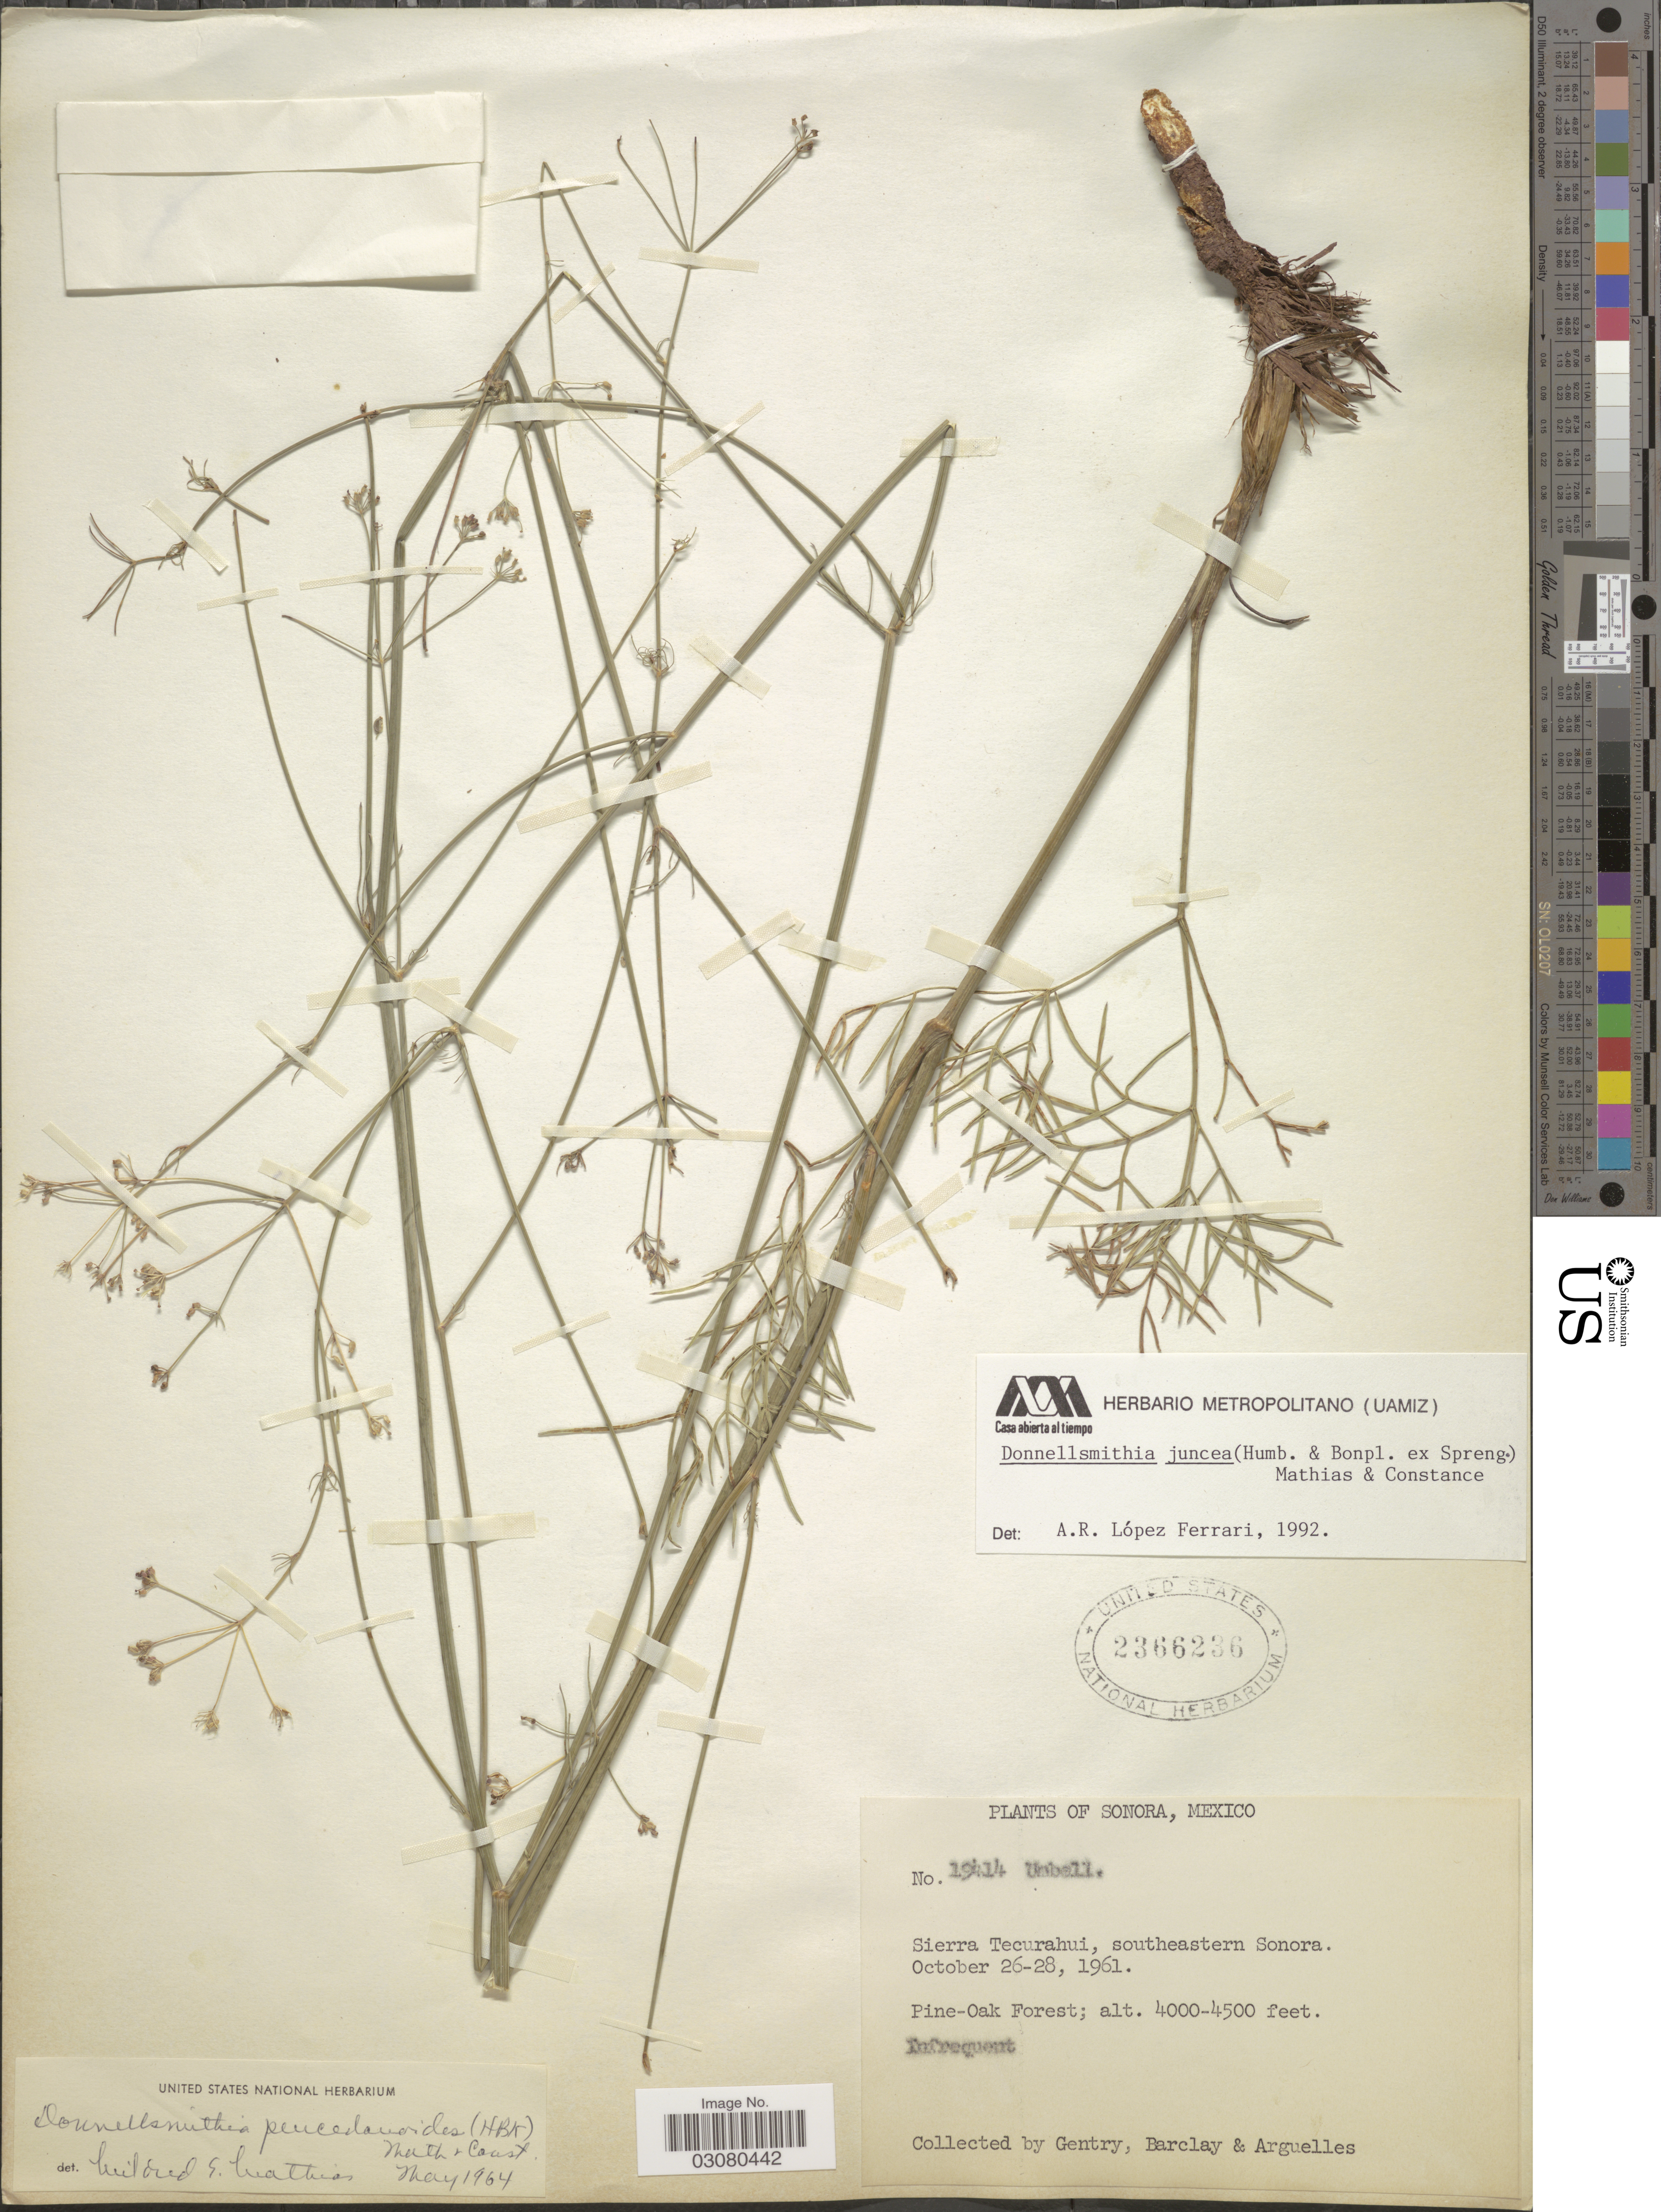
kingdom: Plantae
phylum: Tracheophyta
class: Magnoliopsida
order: Apiales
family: Apiaceae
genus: Donnellsmithia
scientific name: Donnellsmithia juncea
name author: (Humb. & Bonpl. ex Spreng.) Mathias & Constance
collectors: Gentry, --, -- Barclay & Arguelles, --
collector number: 19414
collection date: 1961-10-26/1961-10-28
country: Mexico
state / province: Sonora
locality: Sierra Tecurahui, southeastern Sonora. Pine-Oak Forest.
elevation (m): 1219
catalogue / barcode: US 2366236